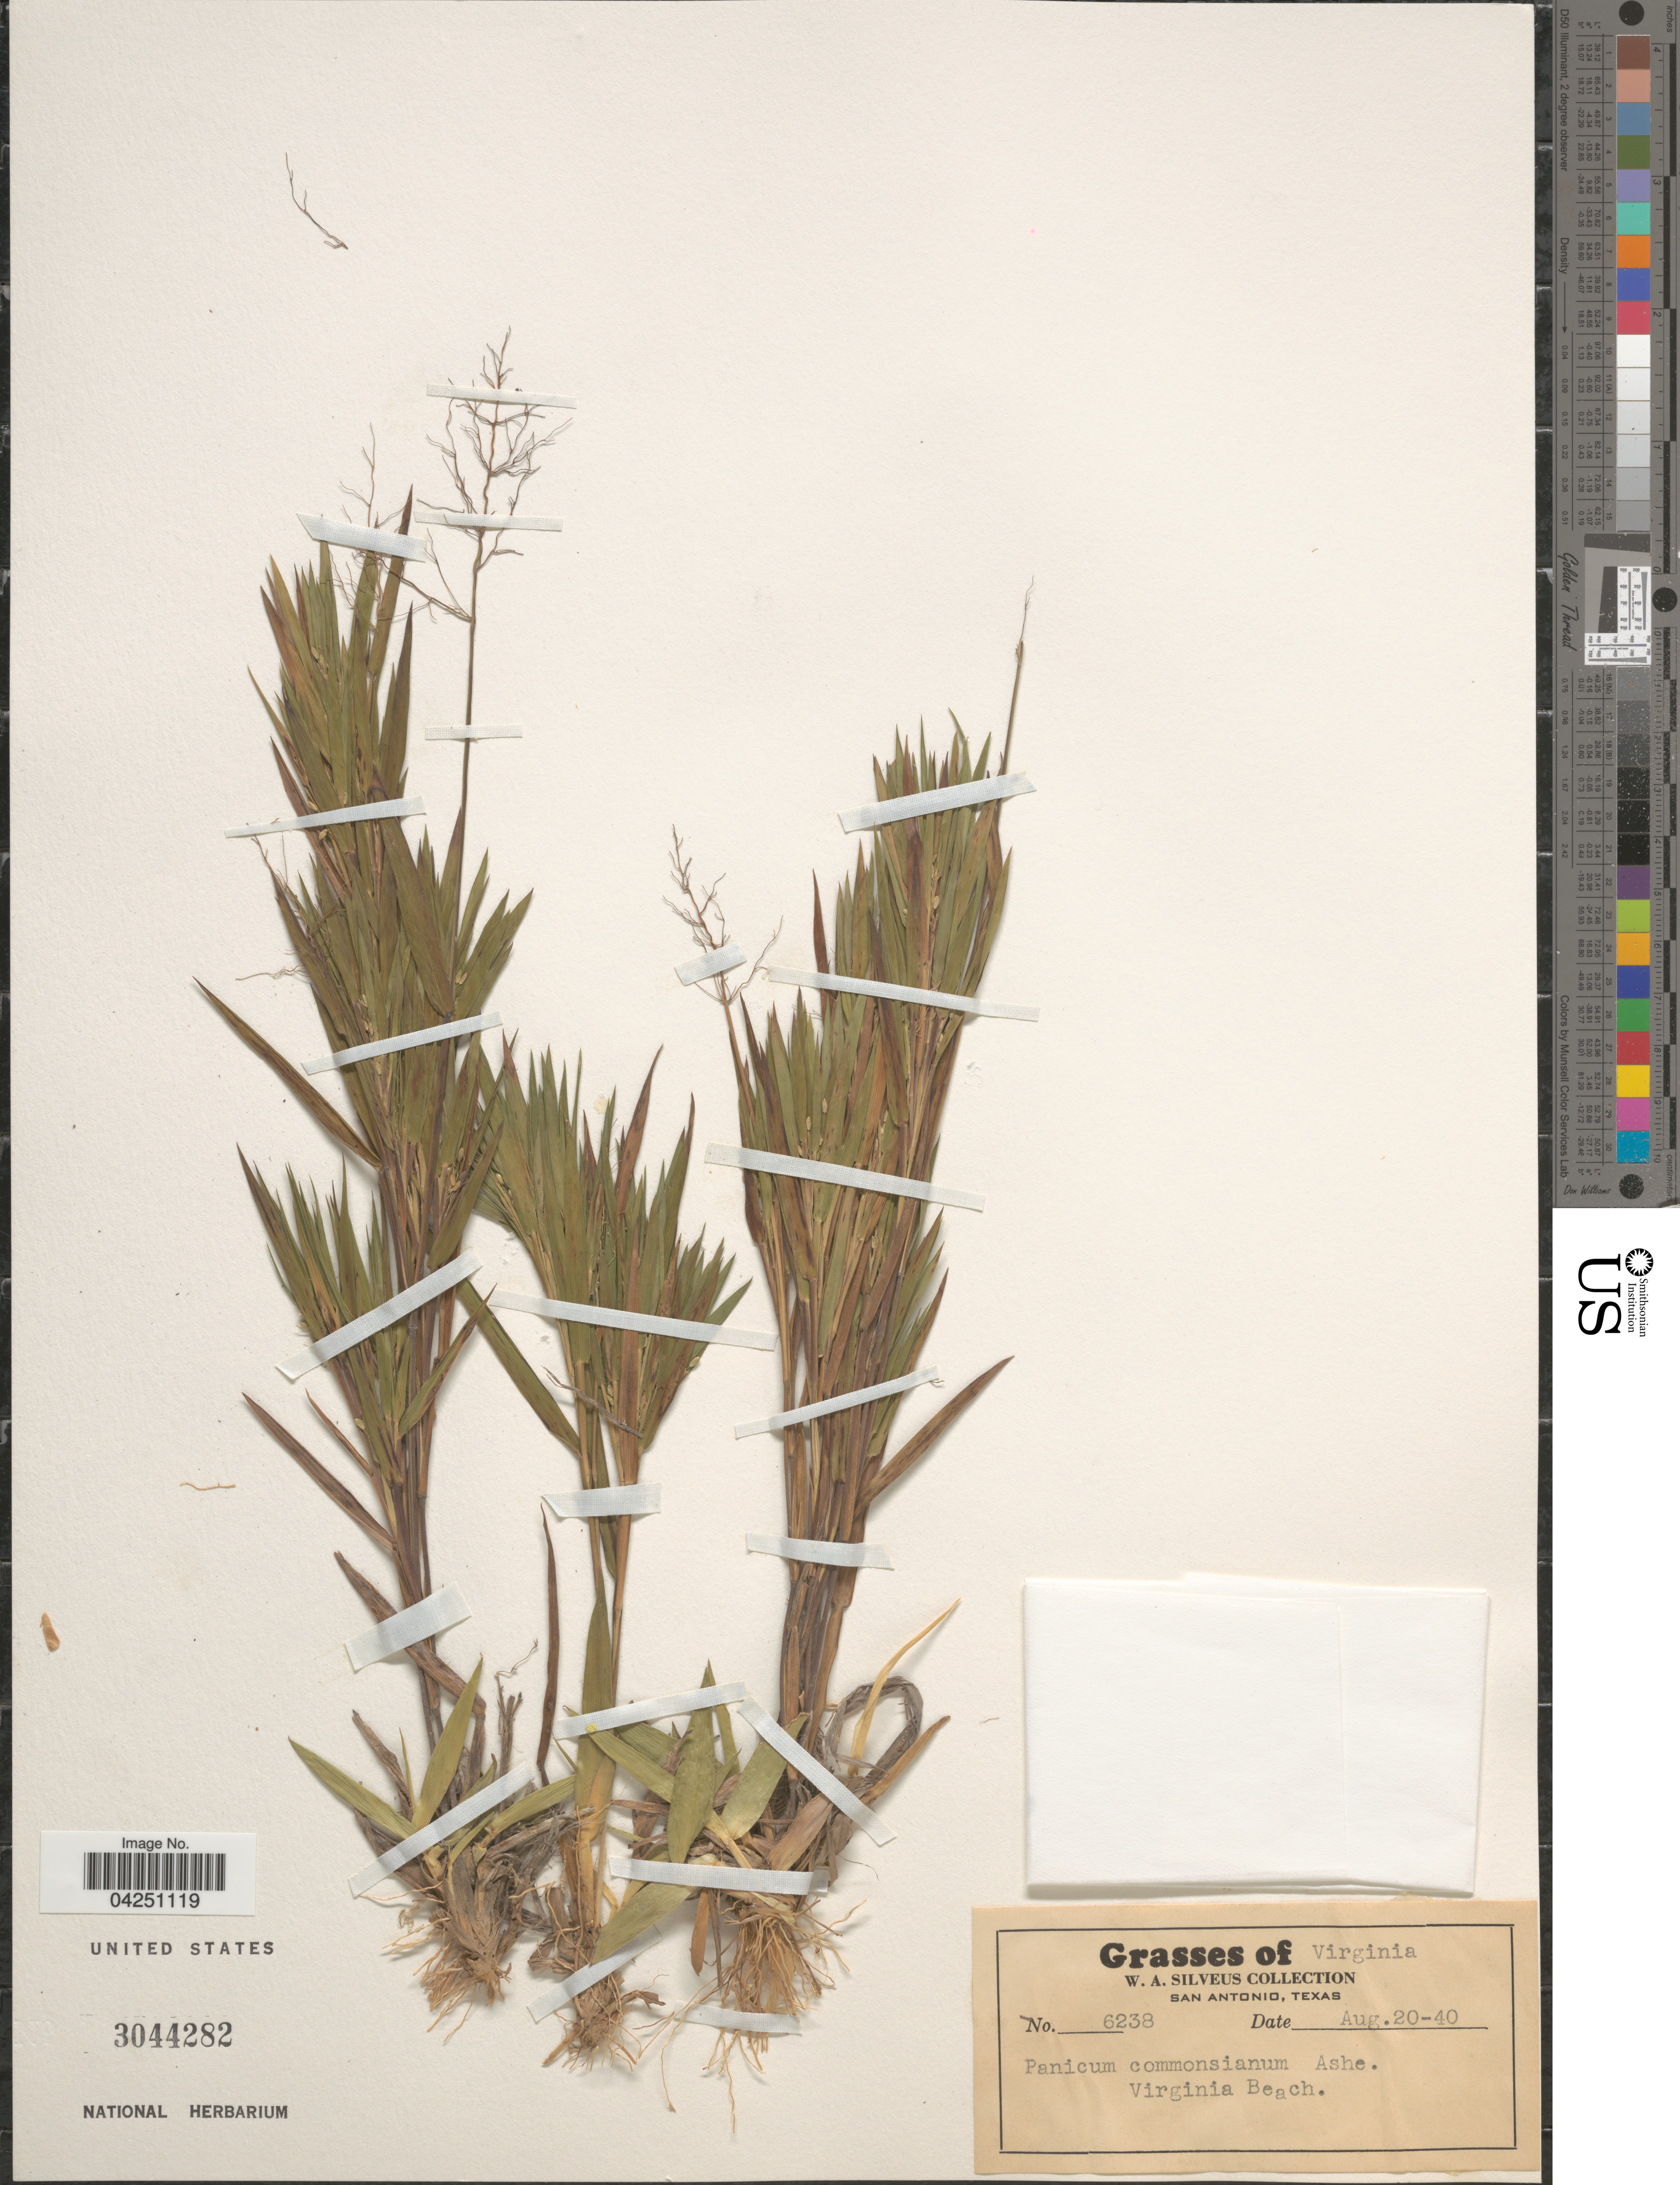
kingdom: Plantae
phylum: Tracheophyta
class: Liliopsida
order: Poales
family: Poaceae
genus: Dichanthelium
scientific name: Dichanthelium acuminatum var. acuminatum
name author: (Sw.) Gould & C.A. Clark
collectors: W. Silveus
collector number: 6238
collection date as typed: Transcribed d/m/y: 20/8/40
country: United States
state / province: Virginia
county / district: City of Virginia Beach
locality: Virginia Beach.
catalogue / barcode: US 3044282